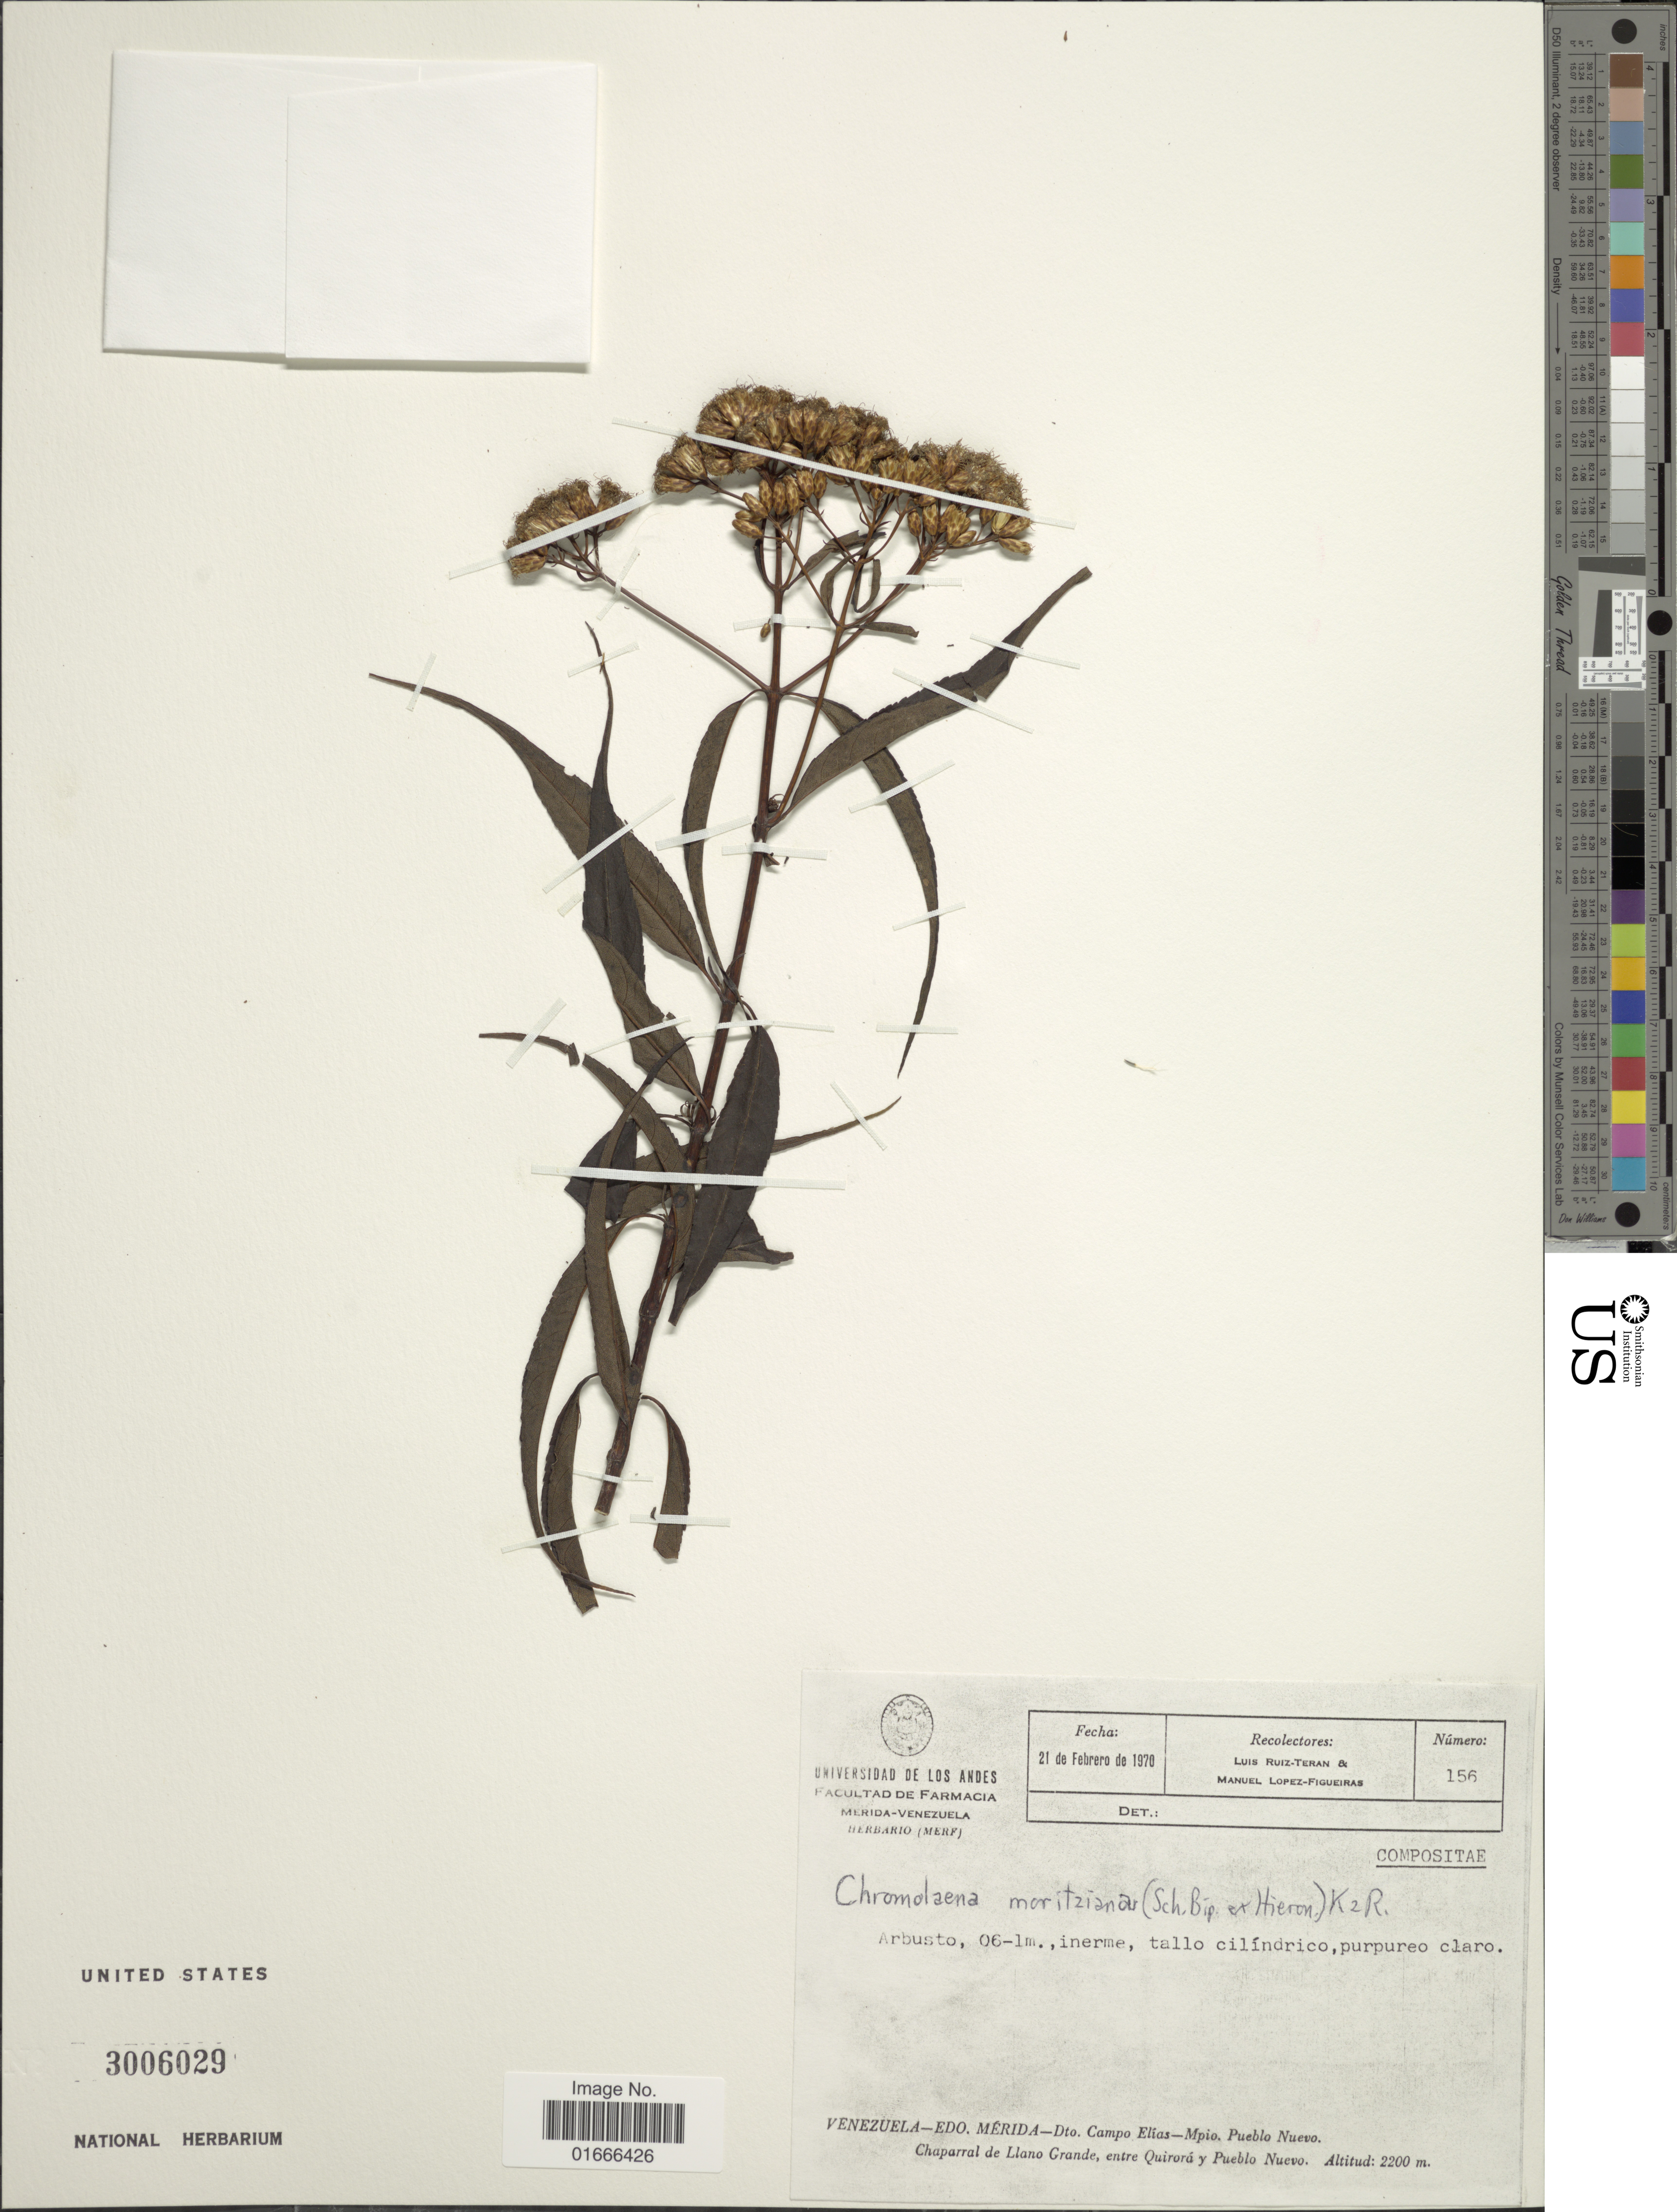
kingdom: Plantae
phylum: Tracheophyta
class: Magnoliopsida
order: Asterales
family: Asteraceae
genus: Chromolaena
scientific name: Chromolaena moritziana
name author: (Sch. Bip.) R.M. King & H. Rob.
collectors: L. Teran & M. Lopéz-F.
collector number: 156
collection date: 1970-02-21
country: Venezuela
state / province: Mérida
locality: Dto. Campo Elias-Mpio. Pueblo Nuevo, Chaparral de Llano Grande, entre Quirora y Pueblo Nuevo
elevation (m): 2200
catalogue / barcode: US 3006029